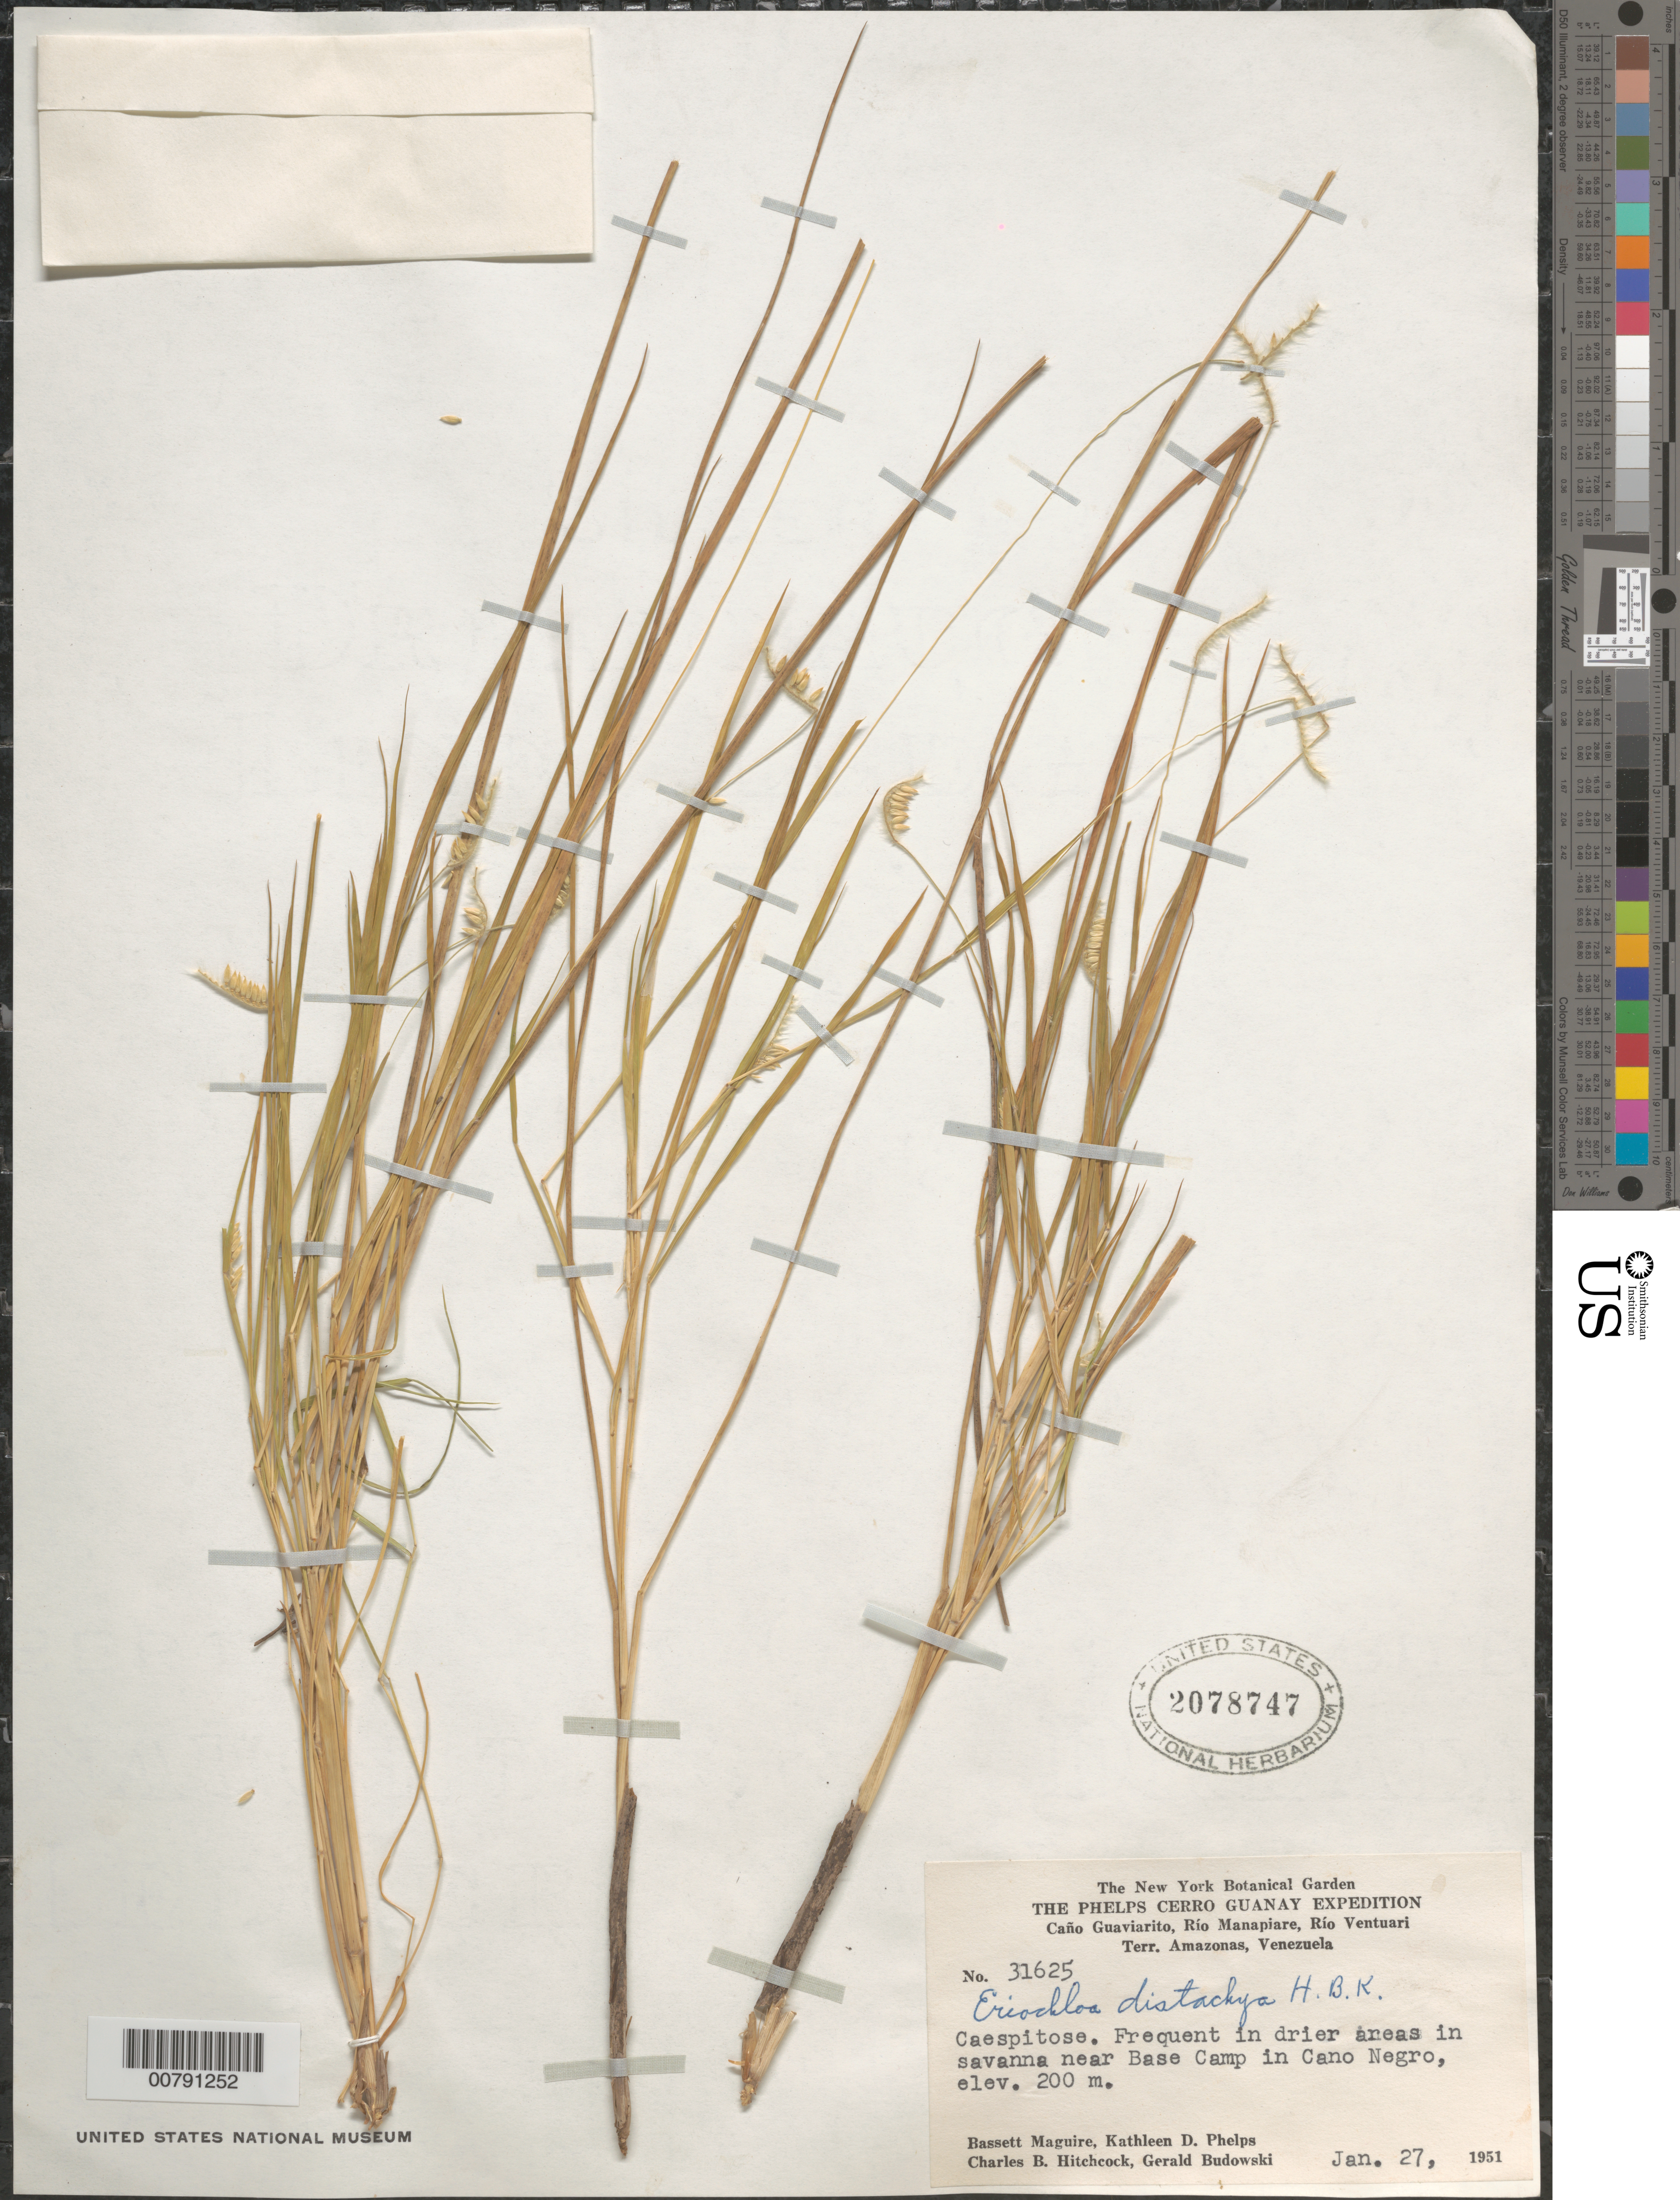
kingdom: Plantae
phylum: Tracheophyta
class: Liliopsida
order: Poales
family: Poaceae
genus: Eriochloa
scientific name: Eriochloa distachya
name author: Kunth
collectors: B. Maguire, K. D. Phelps, C. B. Hitchcock & G. Budowski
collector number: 31625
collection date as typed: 27-Jan-51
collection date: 1951-01-27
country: Venezuela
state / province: Amazonas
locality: Caño Guaviarito, Río Manapiare, Río Ventuari, near Base Camp in Caño Negro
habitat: Drier areas in savanna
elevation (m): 200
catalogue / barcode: US 2078747